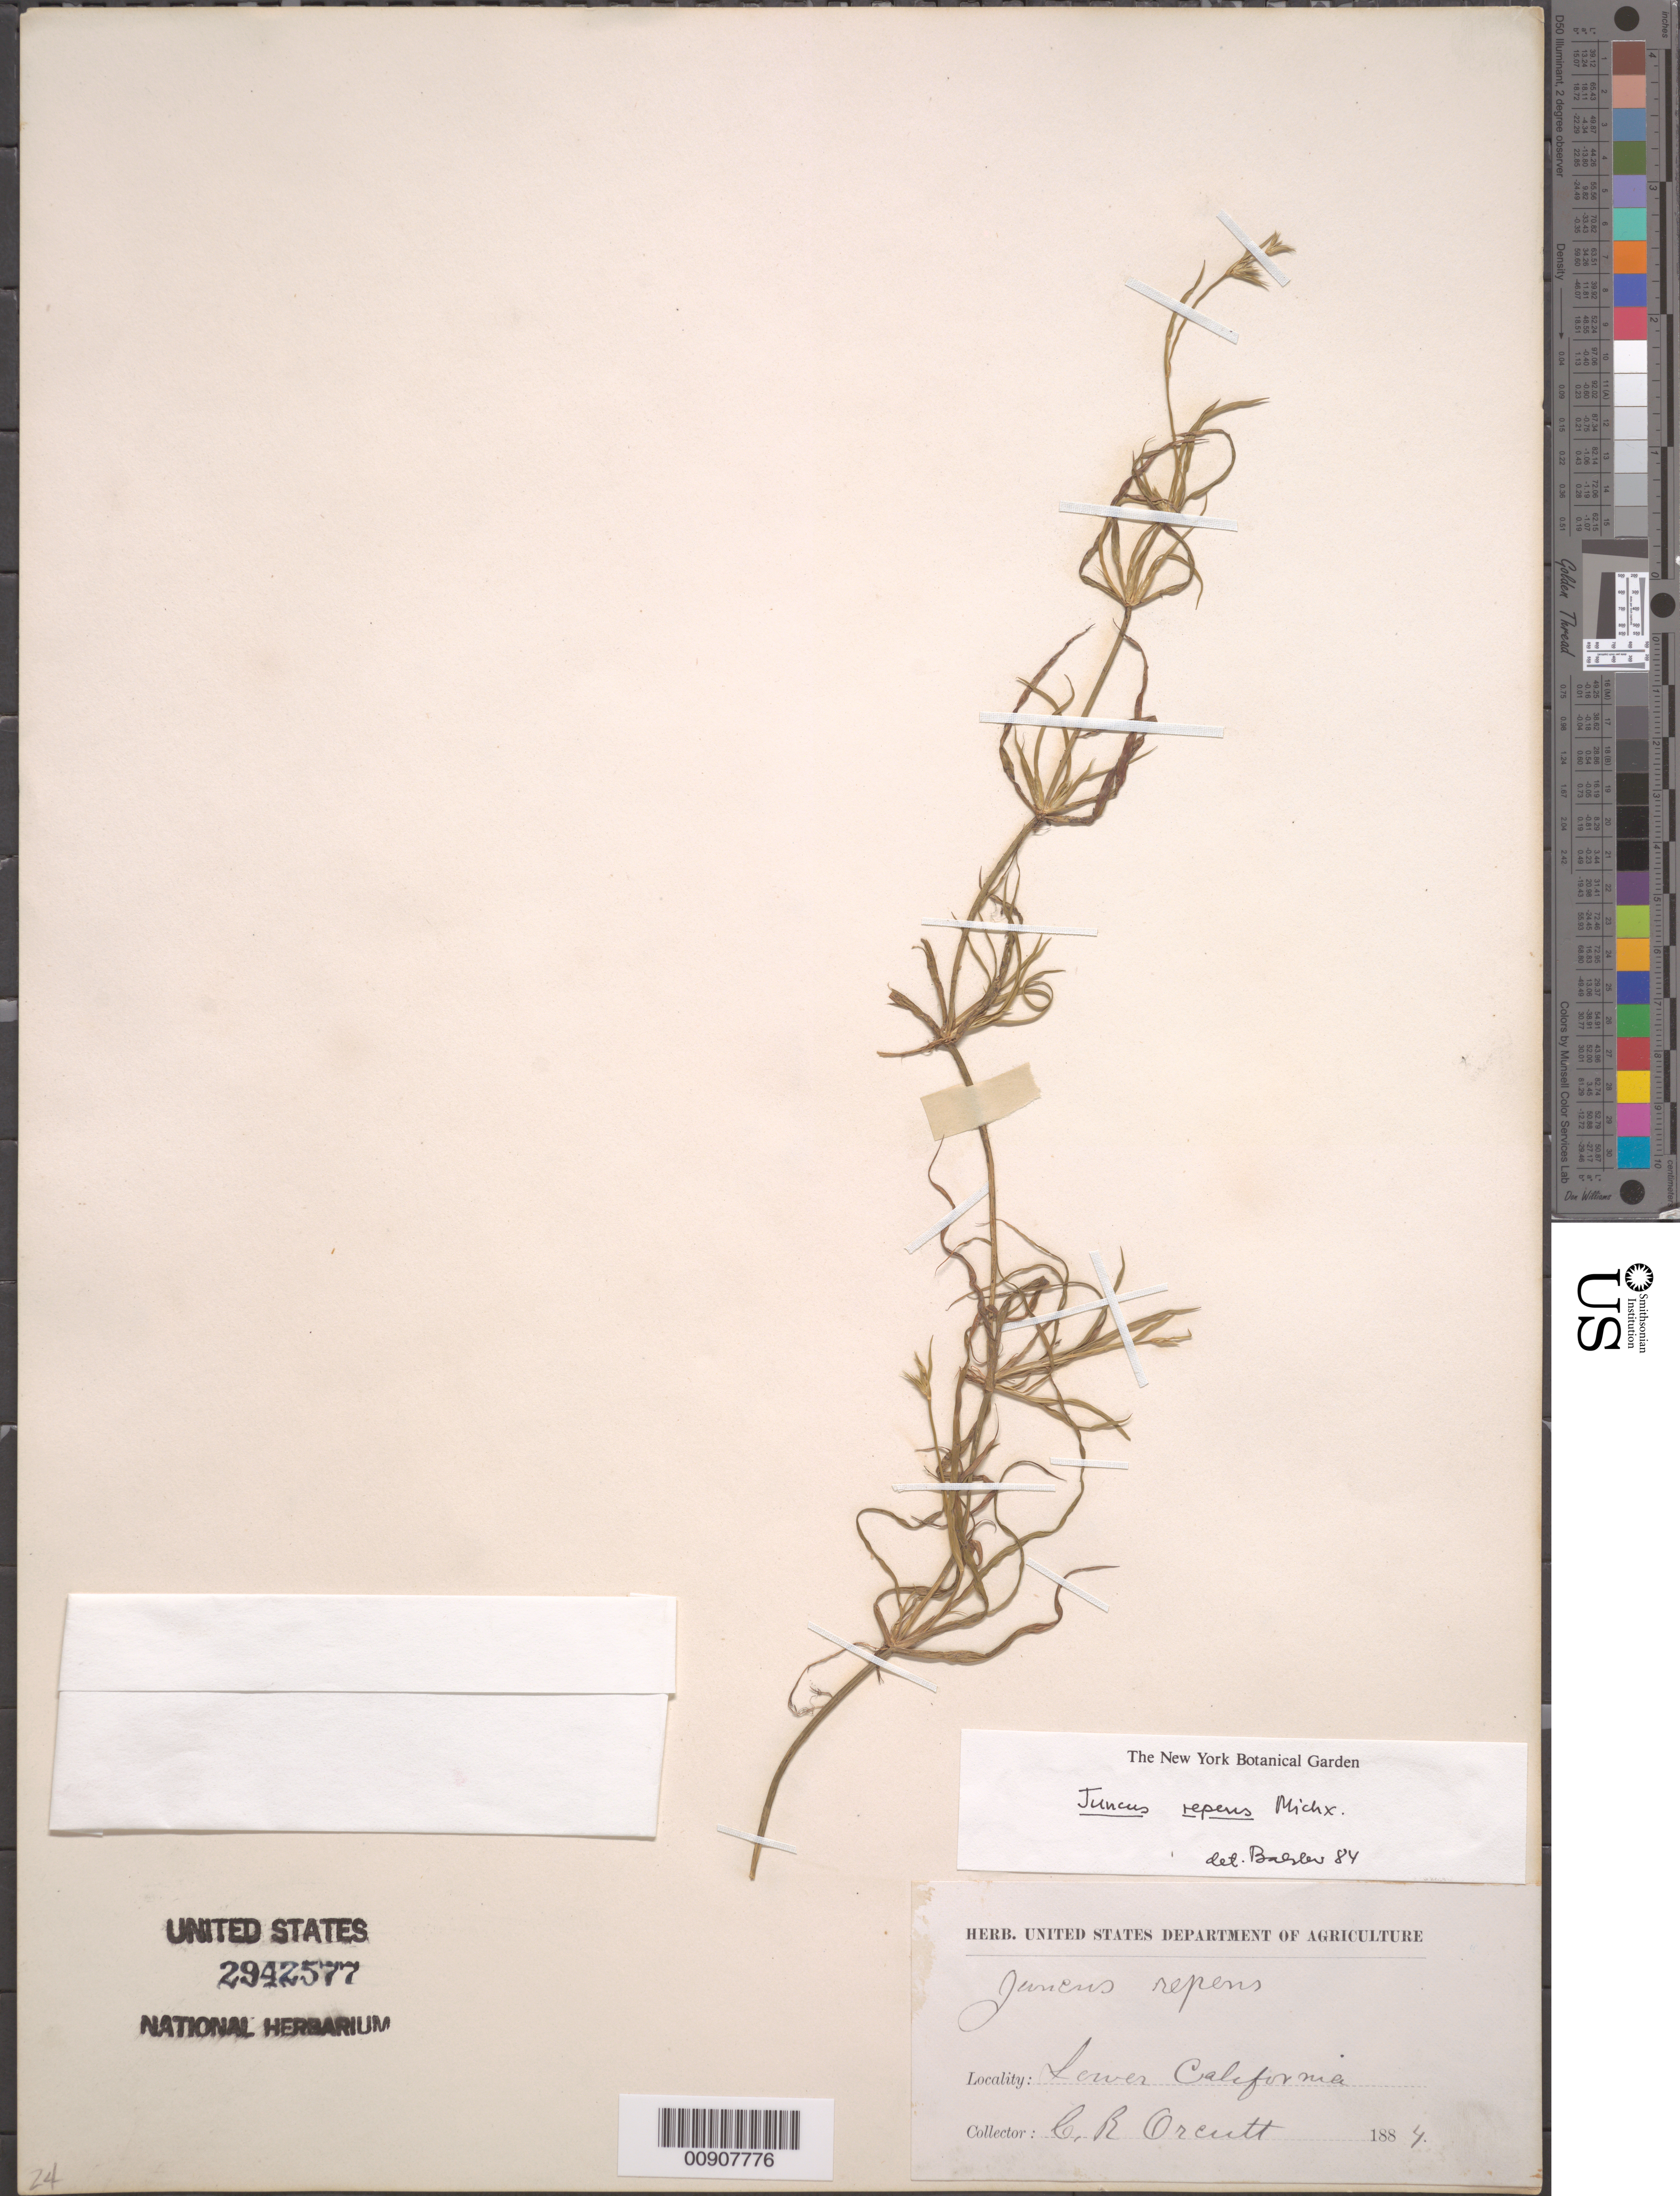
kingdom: Plantae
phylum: Tracheophyta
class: Liliopsida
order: Poales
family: Juncaceae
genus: Juncus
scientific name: Juncus repens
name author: Michx.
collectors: C. R. Orcutt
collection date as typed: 1884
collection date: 1884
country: Mexico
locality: Lower California.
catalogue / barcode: US 2942577